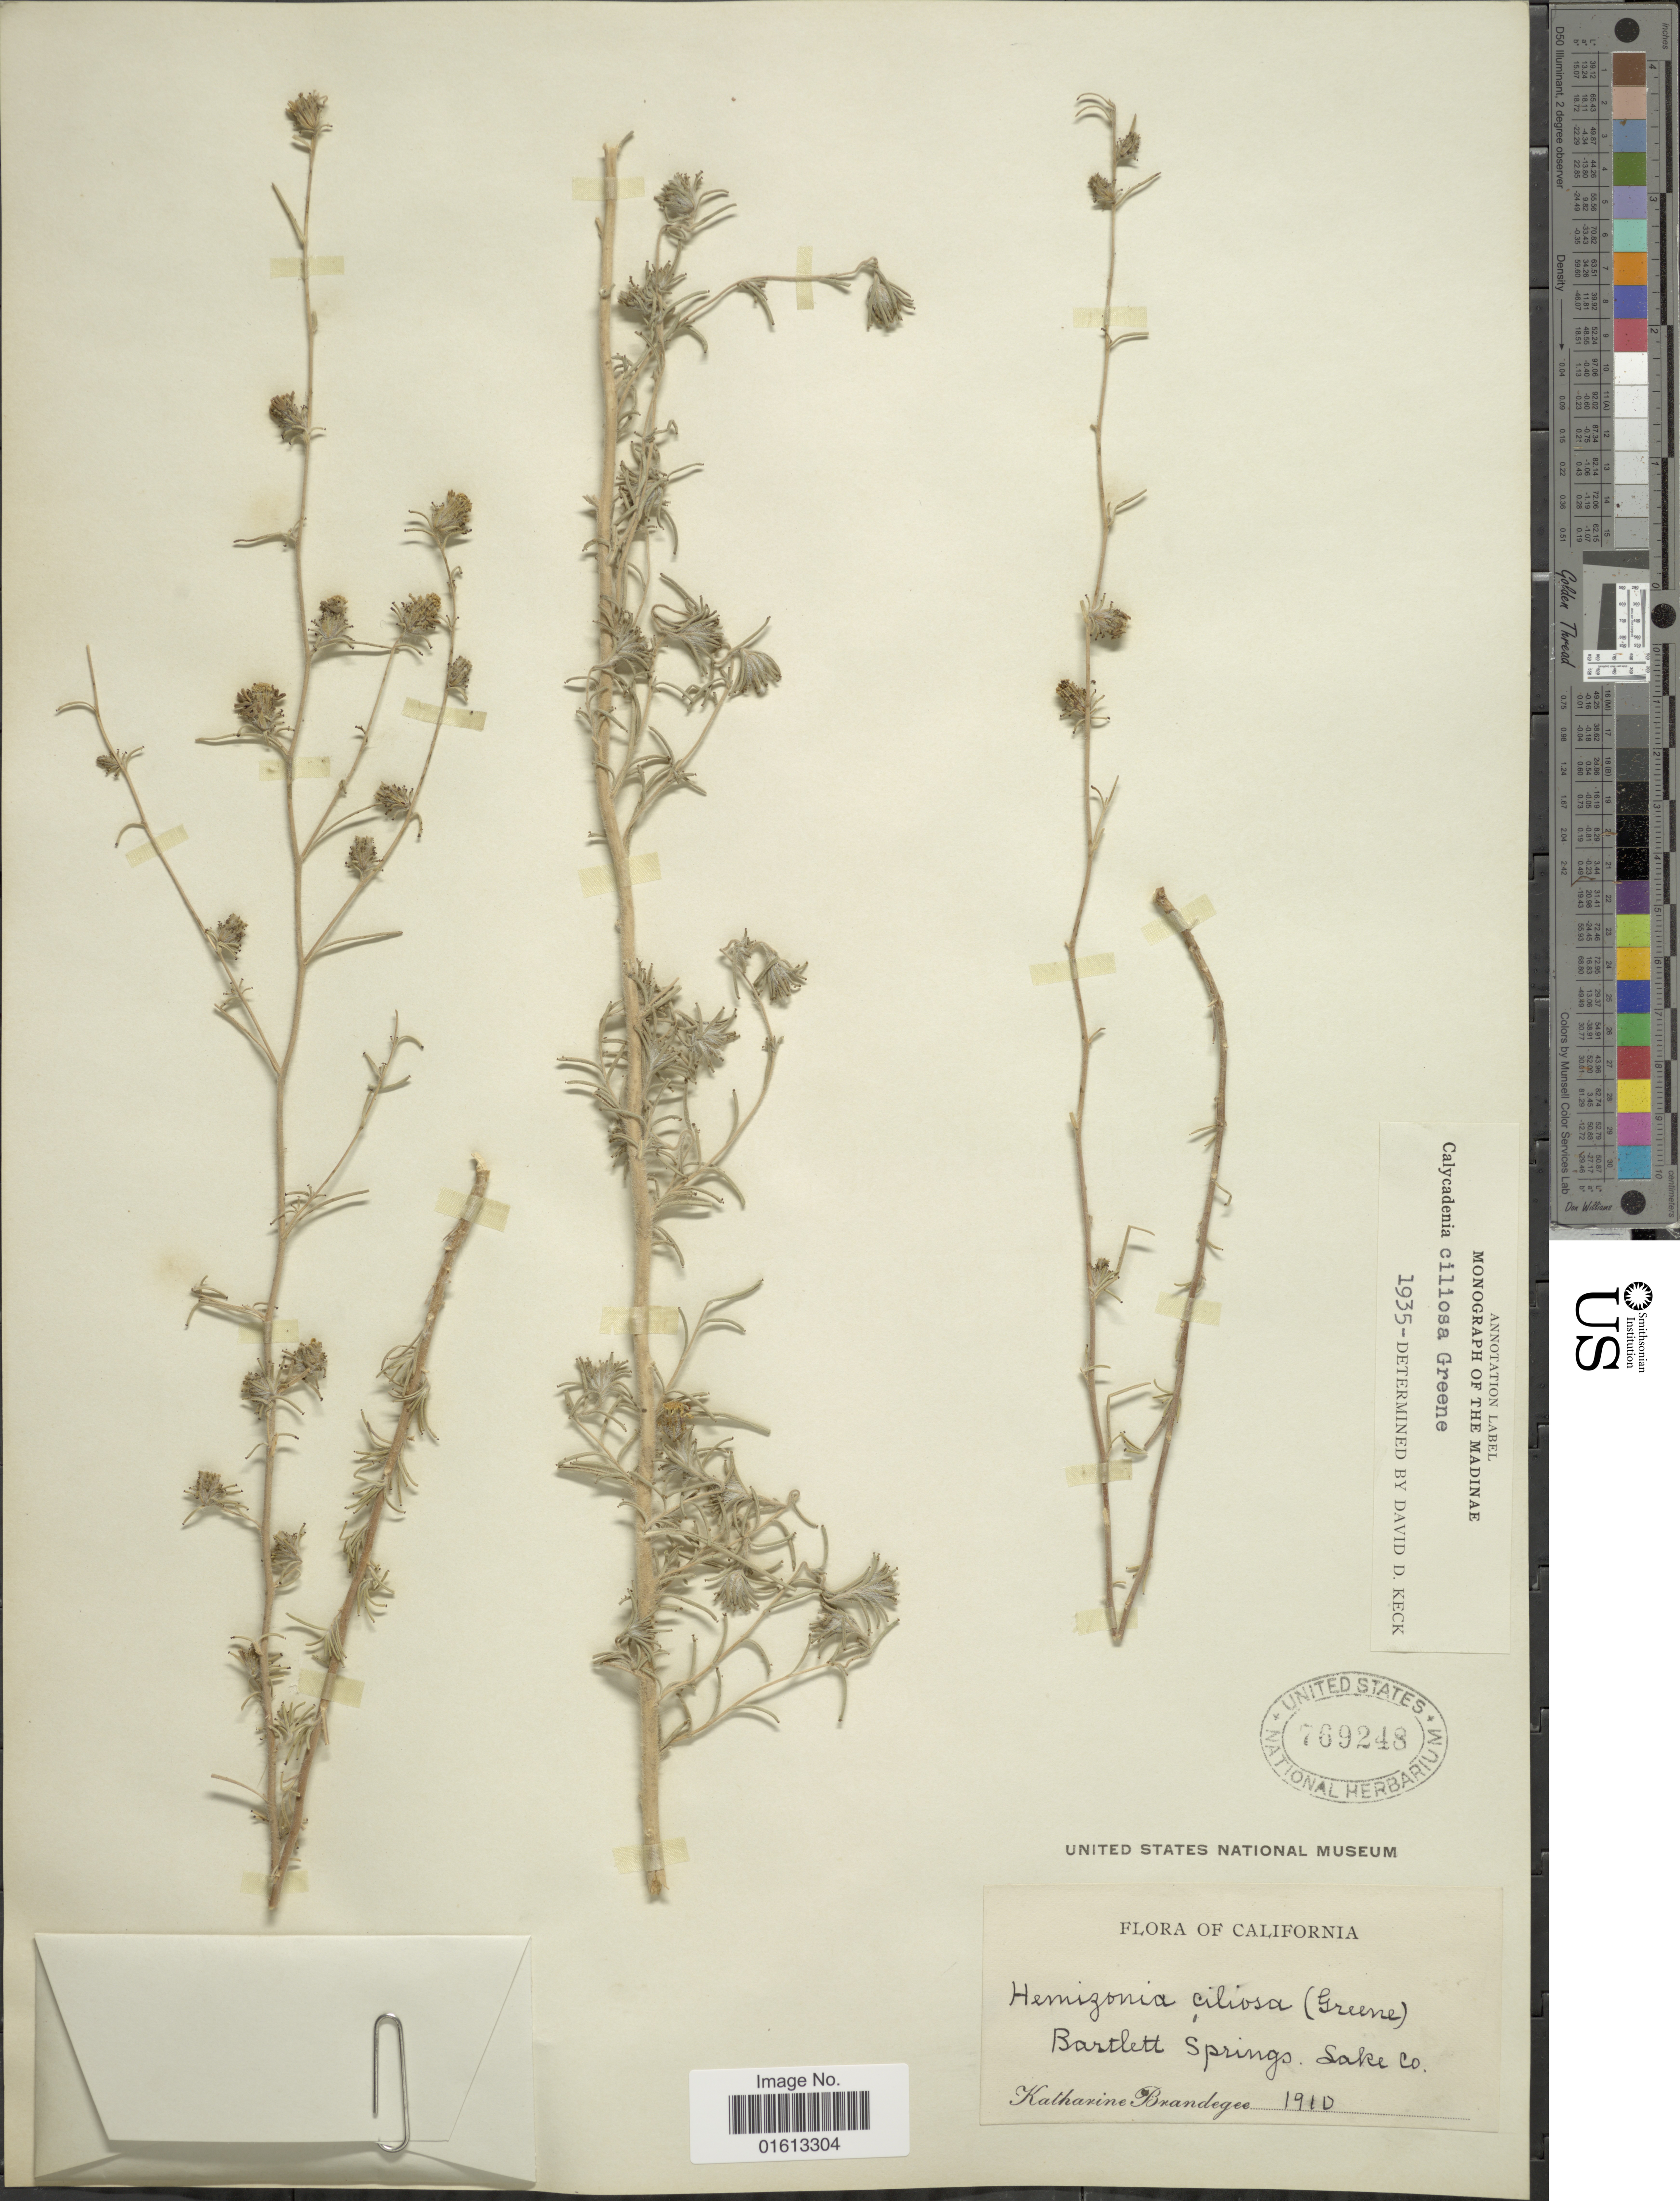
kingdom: Plantae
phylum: Tracheophyta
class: Magnoliopsida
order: Asterales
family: Asteraceae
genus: Calycadenia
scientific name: Calycadenia ciliosa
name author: Greene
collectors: M. K. Brandegee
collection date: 1910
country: United States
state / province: California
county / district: Lake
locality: Bartlett Springs, Lake Co.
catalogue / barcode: US 769248